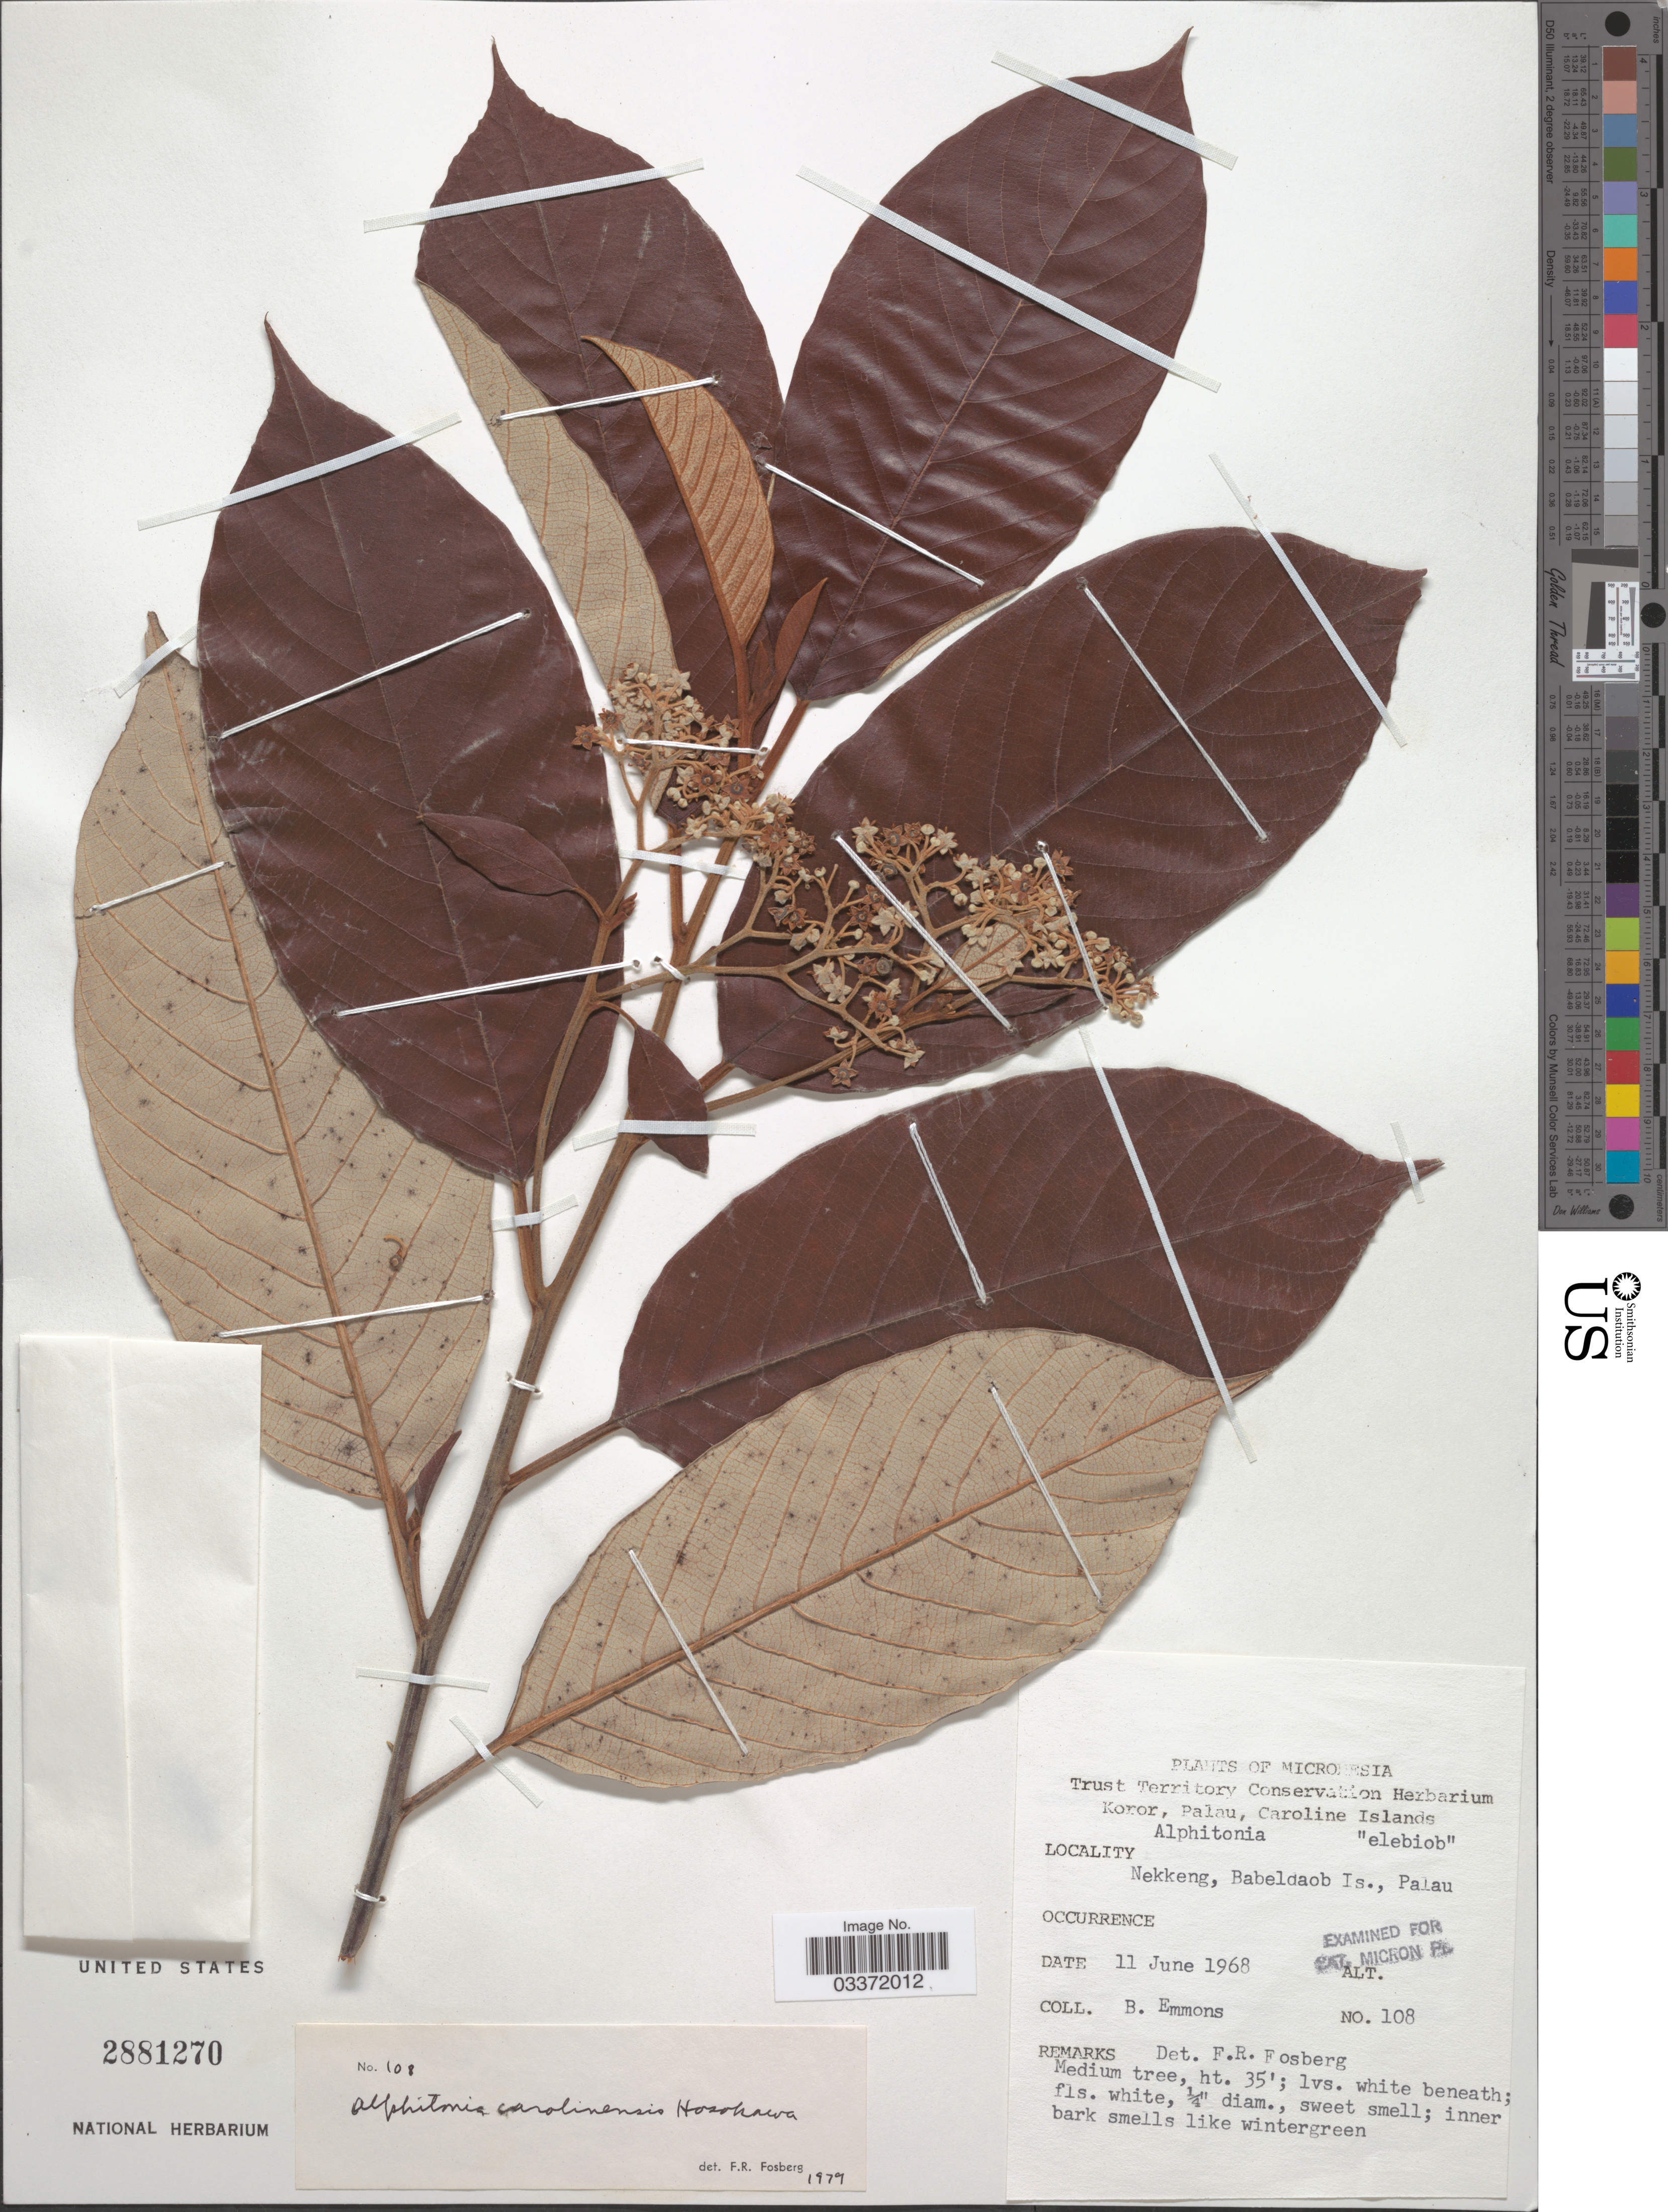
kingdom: Plantae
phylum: Tracheophyta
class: Magnoliopsida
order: Rosales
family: Rhamnaceae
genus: Alphitonia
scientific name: Alphitonia carolinensis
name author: Hosok.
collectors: B. Emmons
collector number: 108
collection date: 1968-06-11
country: Palau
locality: Micronesia. Nekkeng, Babeldaob Is., Palau.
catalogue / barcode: US 2881270